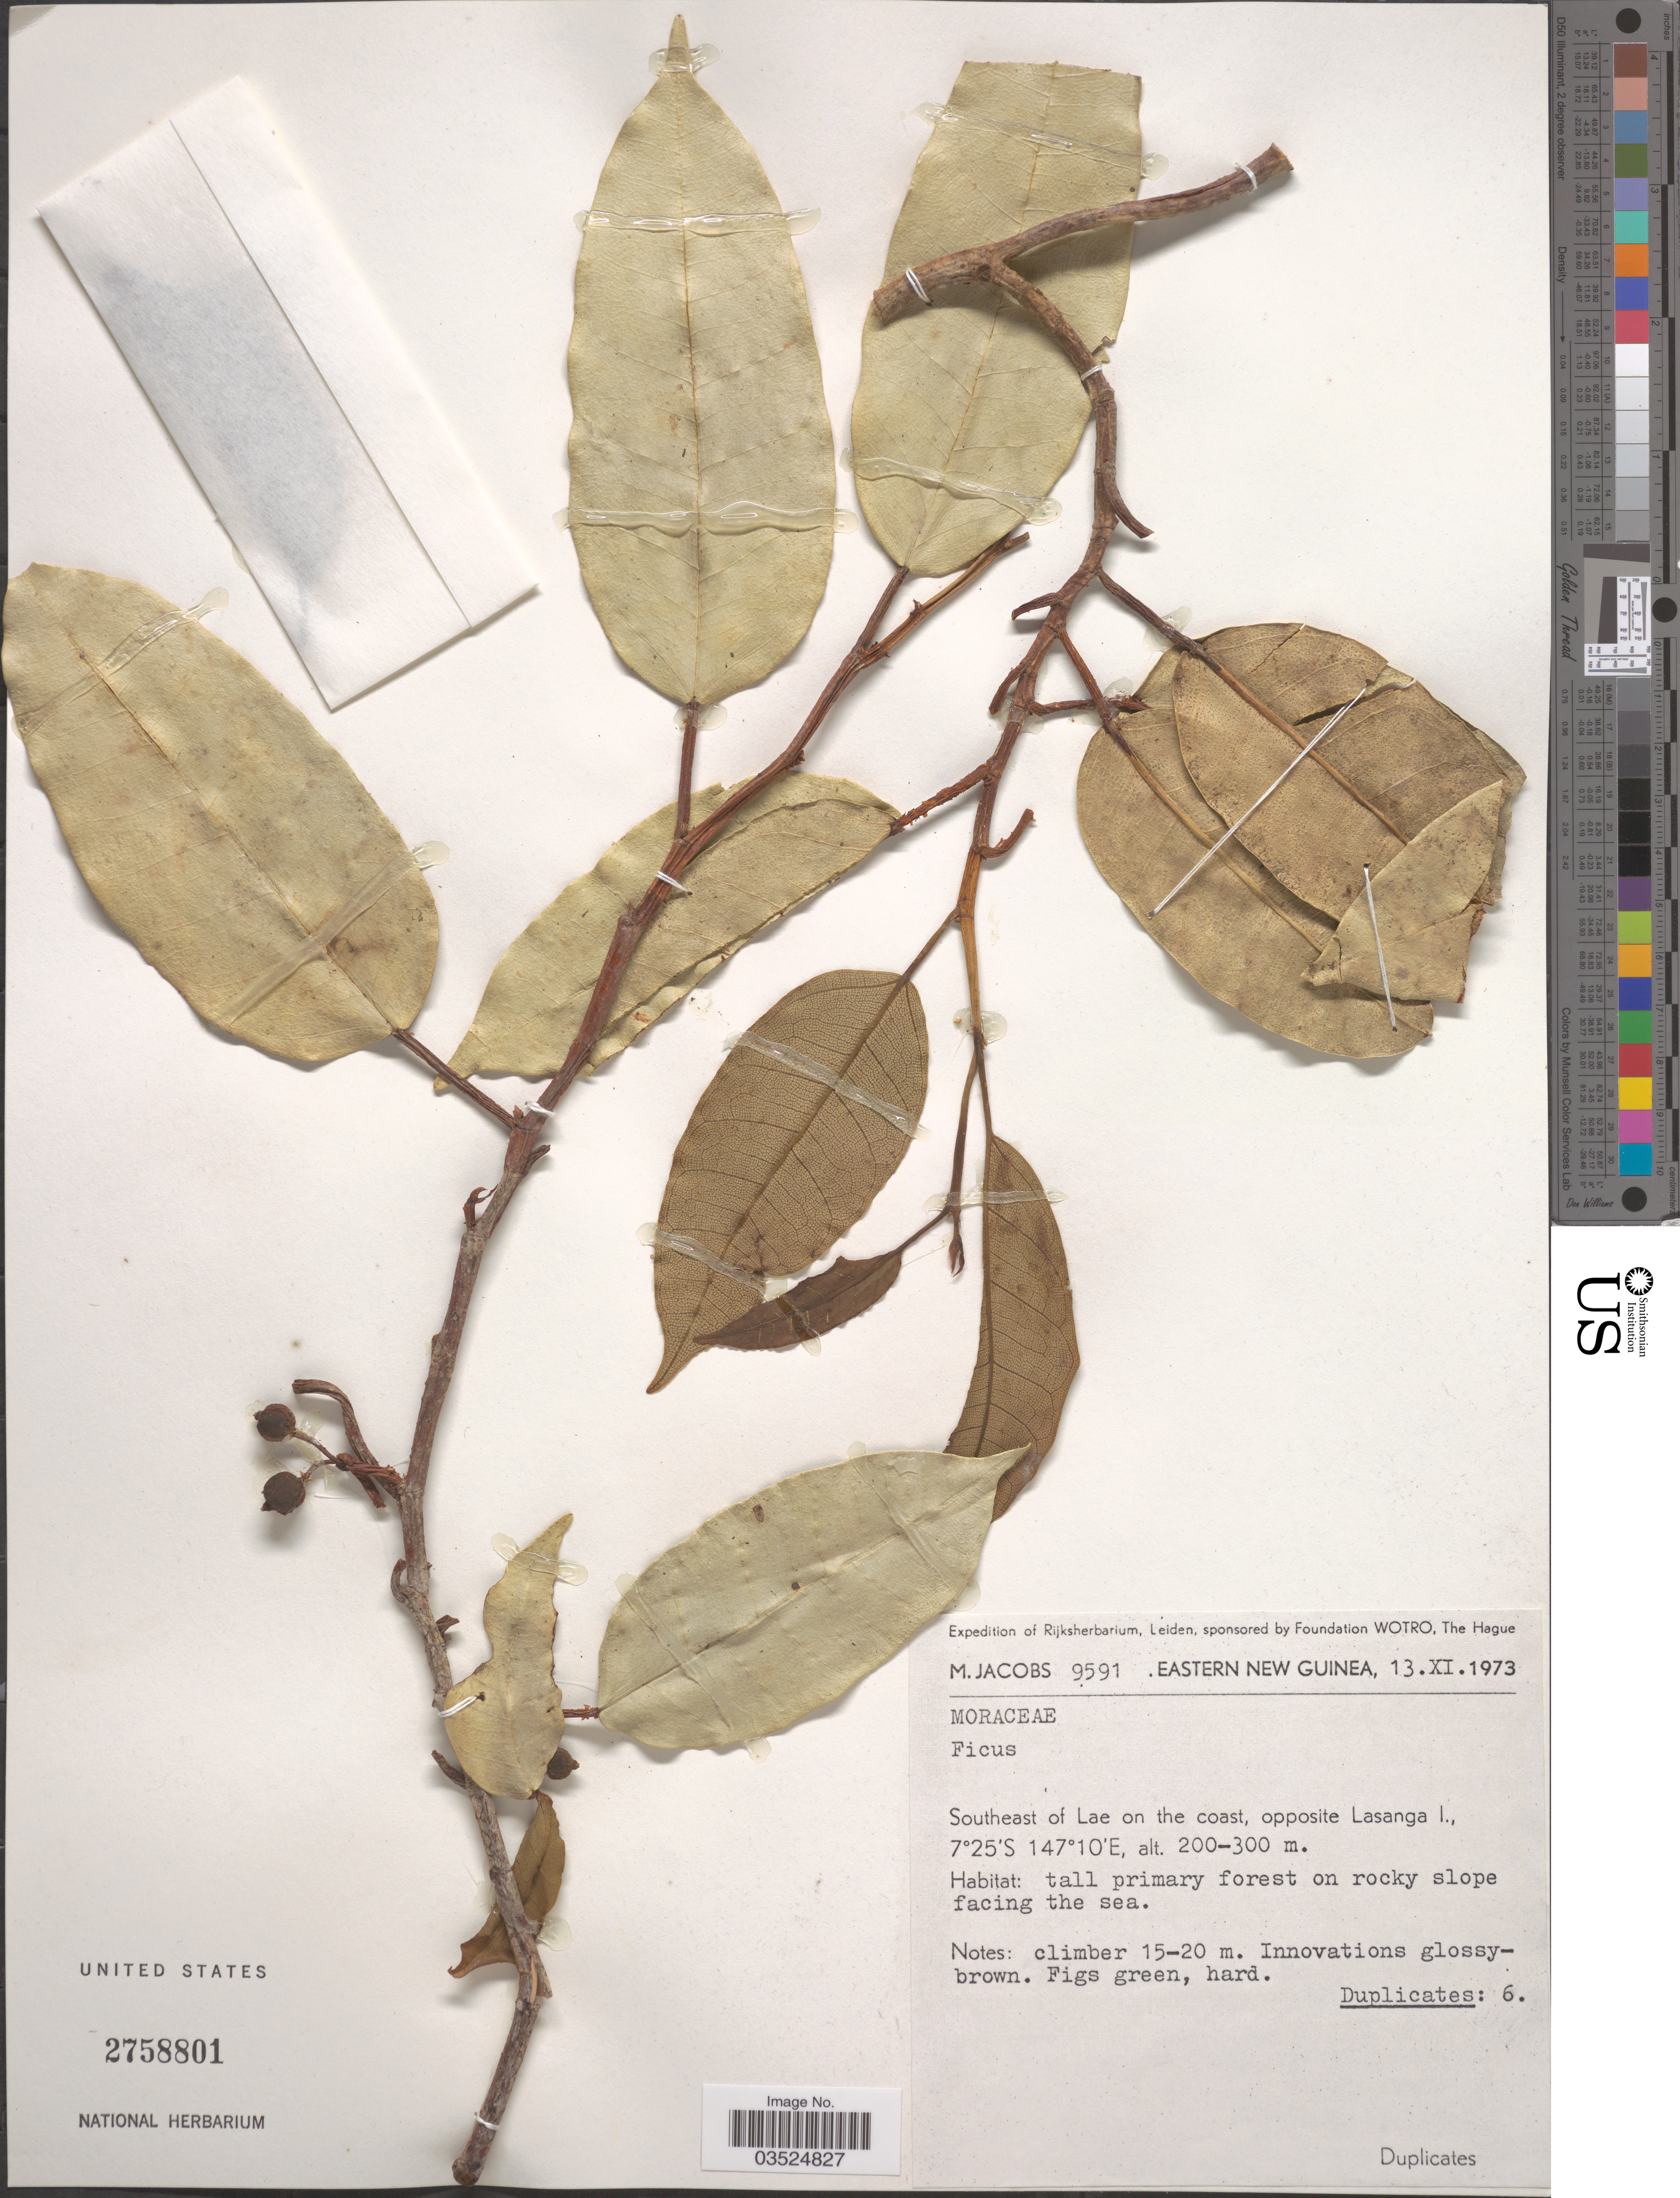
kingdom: Plantae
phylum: Tracheophyta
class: Magnoliopsida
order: Rosales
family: Moraceae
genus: Ficus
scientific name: Ficus sp.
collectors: M. Jacobs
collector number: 9591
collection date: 1973-11-13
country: Papua New Guinea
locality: Eastern New Guinea. Southeast of Lae on the coast, opposite Lasanga I.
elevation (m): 200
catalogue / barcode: US 2758801